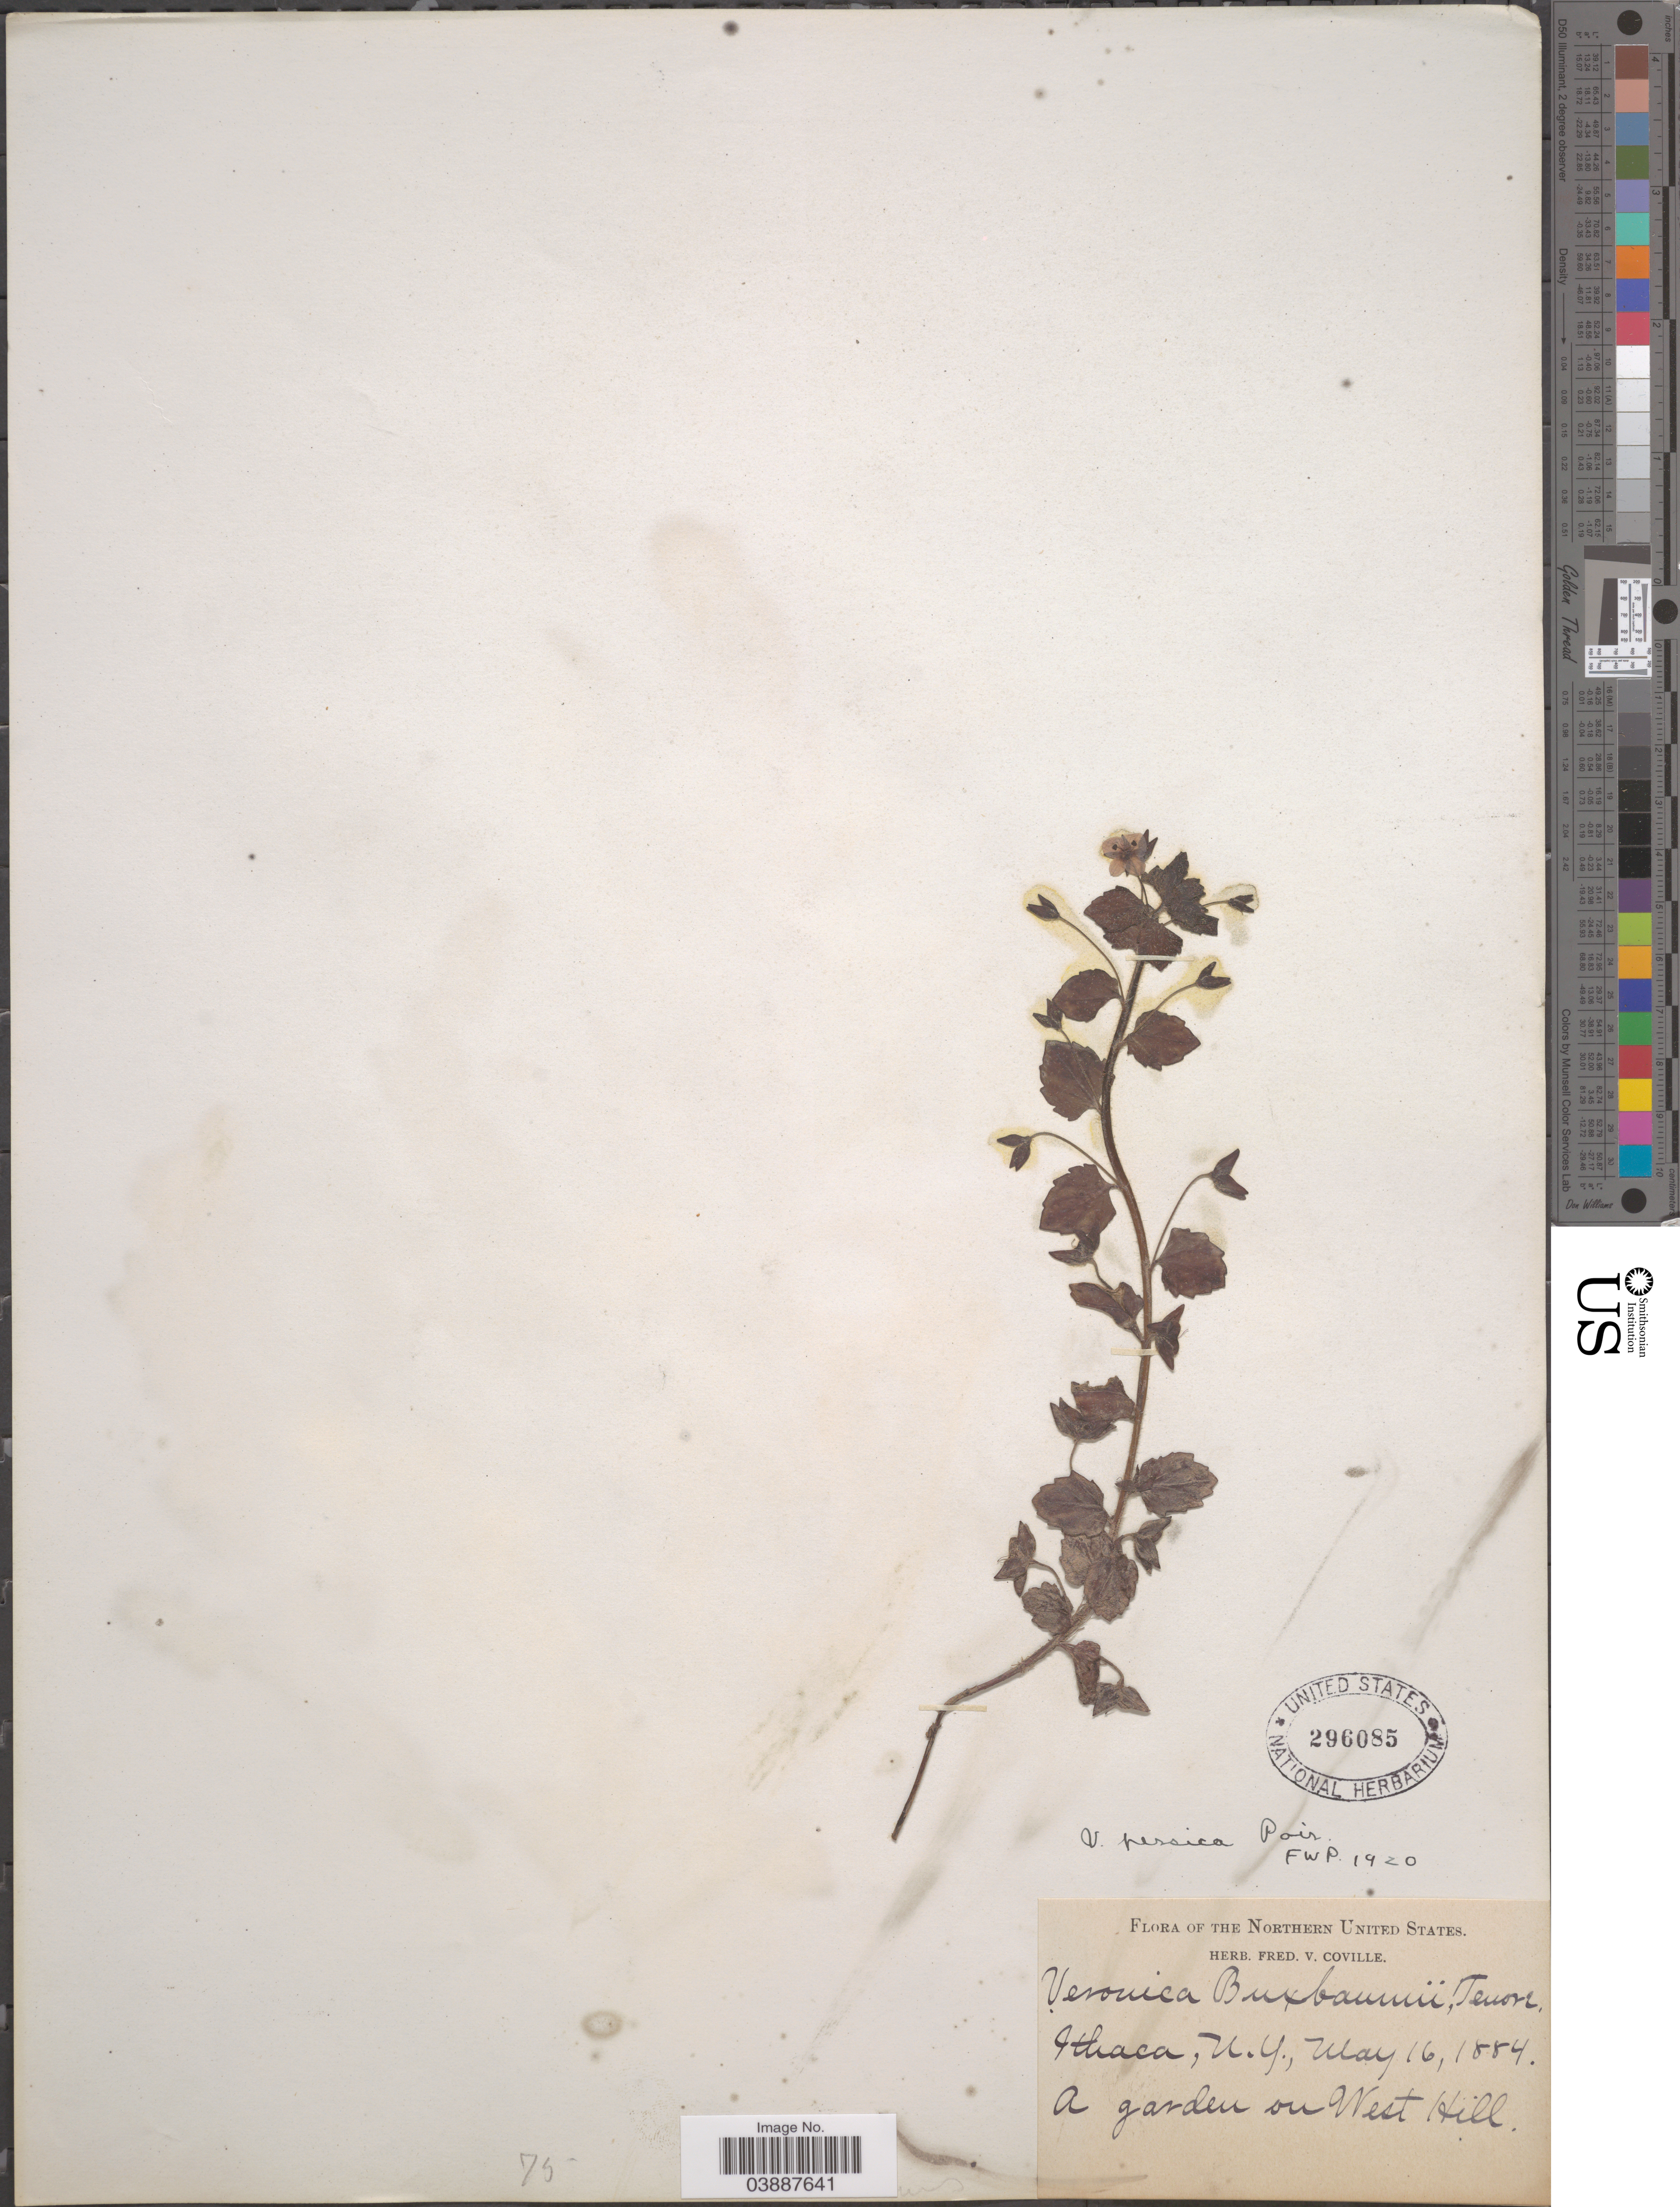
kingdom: Plantae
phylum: Tracheophyta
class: Magnoliopsida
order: Lamiales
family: Plantaginaceae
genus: Veronica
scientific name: Veronica persica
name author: Poir.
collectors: ex herb. Fred. V. Coville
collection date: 1884-05-16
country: United States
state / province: New York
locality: Northern United States. Ithaca, N.Y. A garden on West Hill.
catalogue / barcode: US 296085